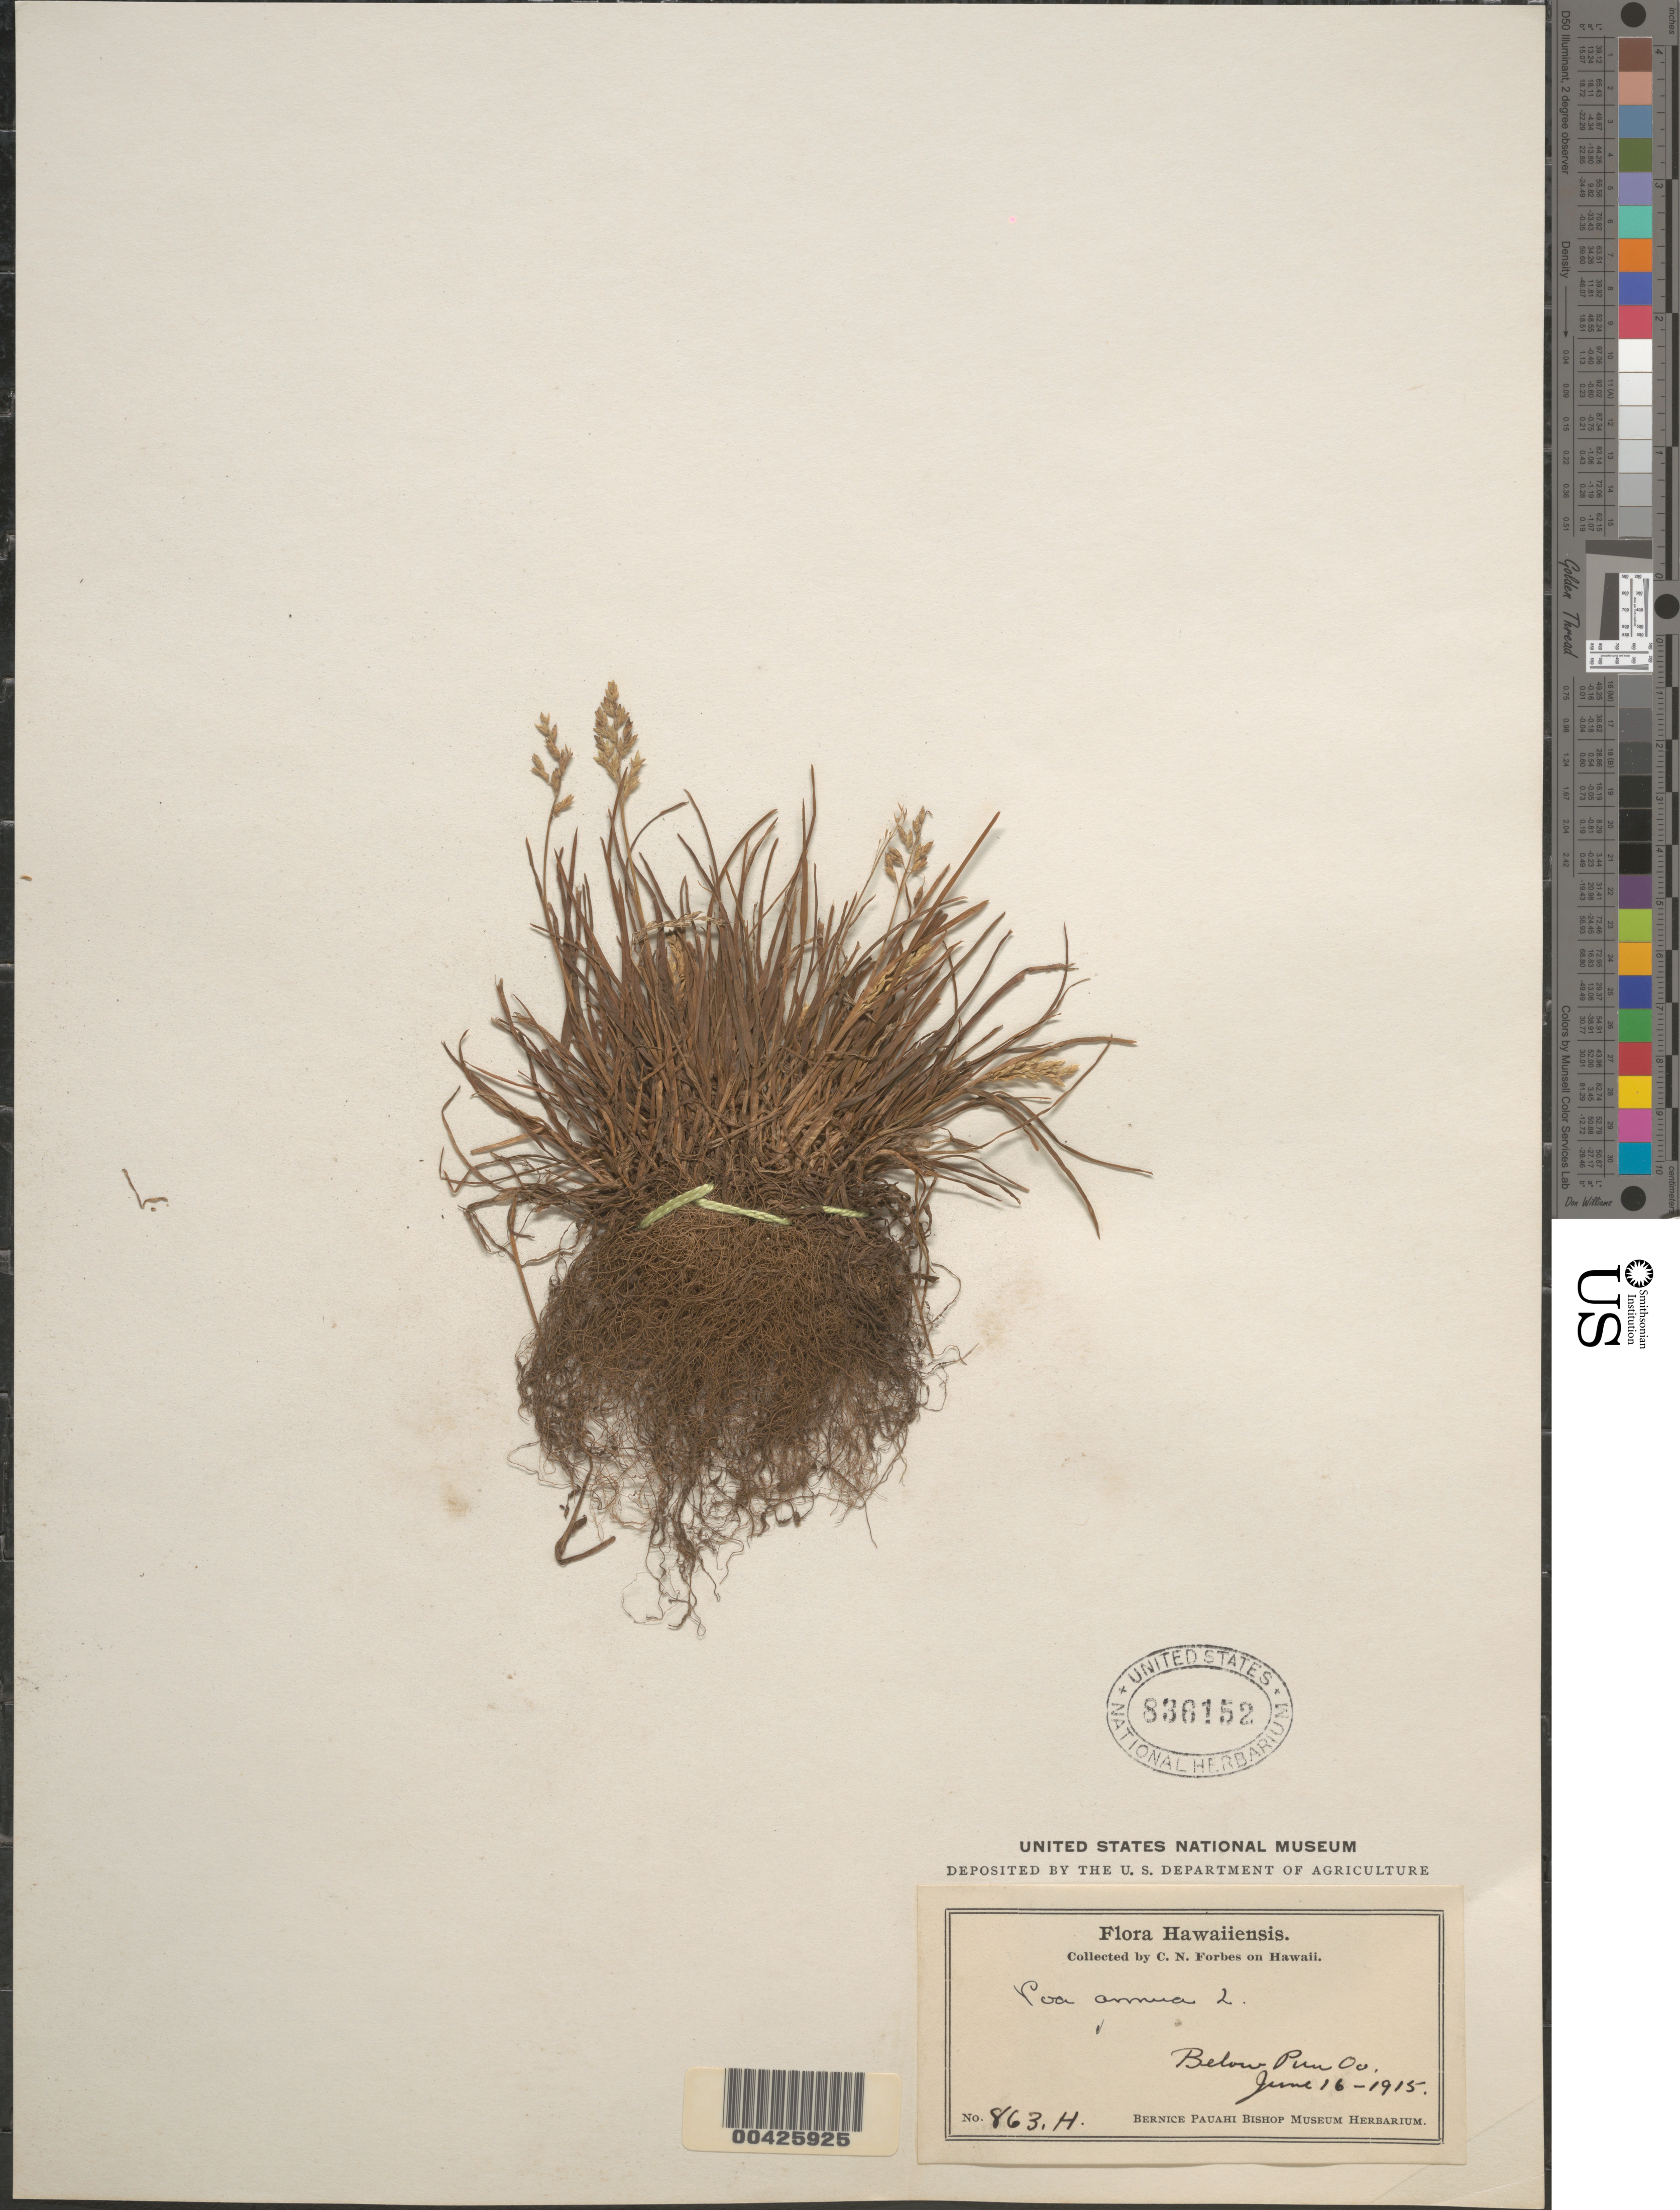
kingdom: Plantae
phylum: Tracheophyta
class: Liliopsida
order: Poales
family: Poaceae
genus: Poa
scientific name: Poa annua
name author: L.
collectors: C. N. Forbes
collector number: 863.H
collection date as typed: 16 Jun 1915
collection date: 1915-06-16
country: United States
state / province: Hawaii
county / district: Hawaii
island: Hawaii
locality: Below Puu Oo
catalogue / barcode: US 836152